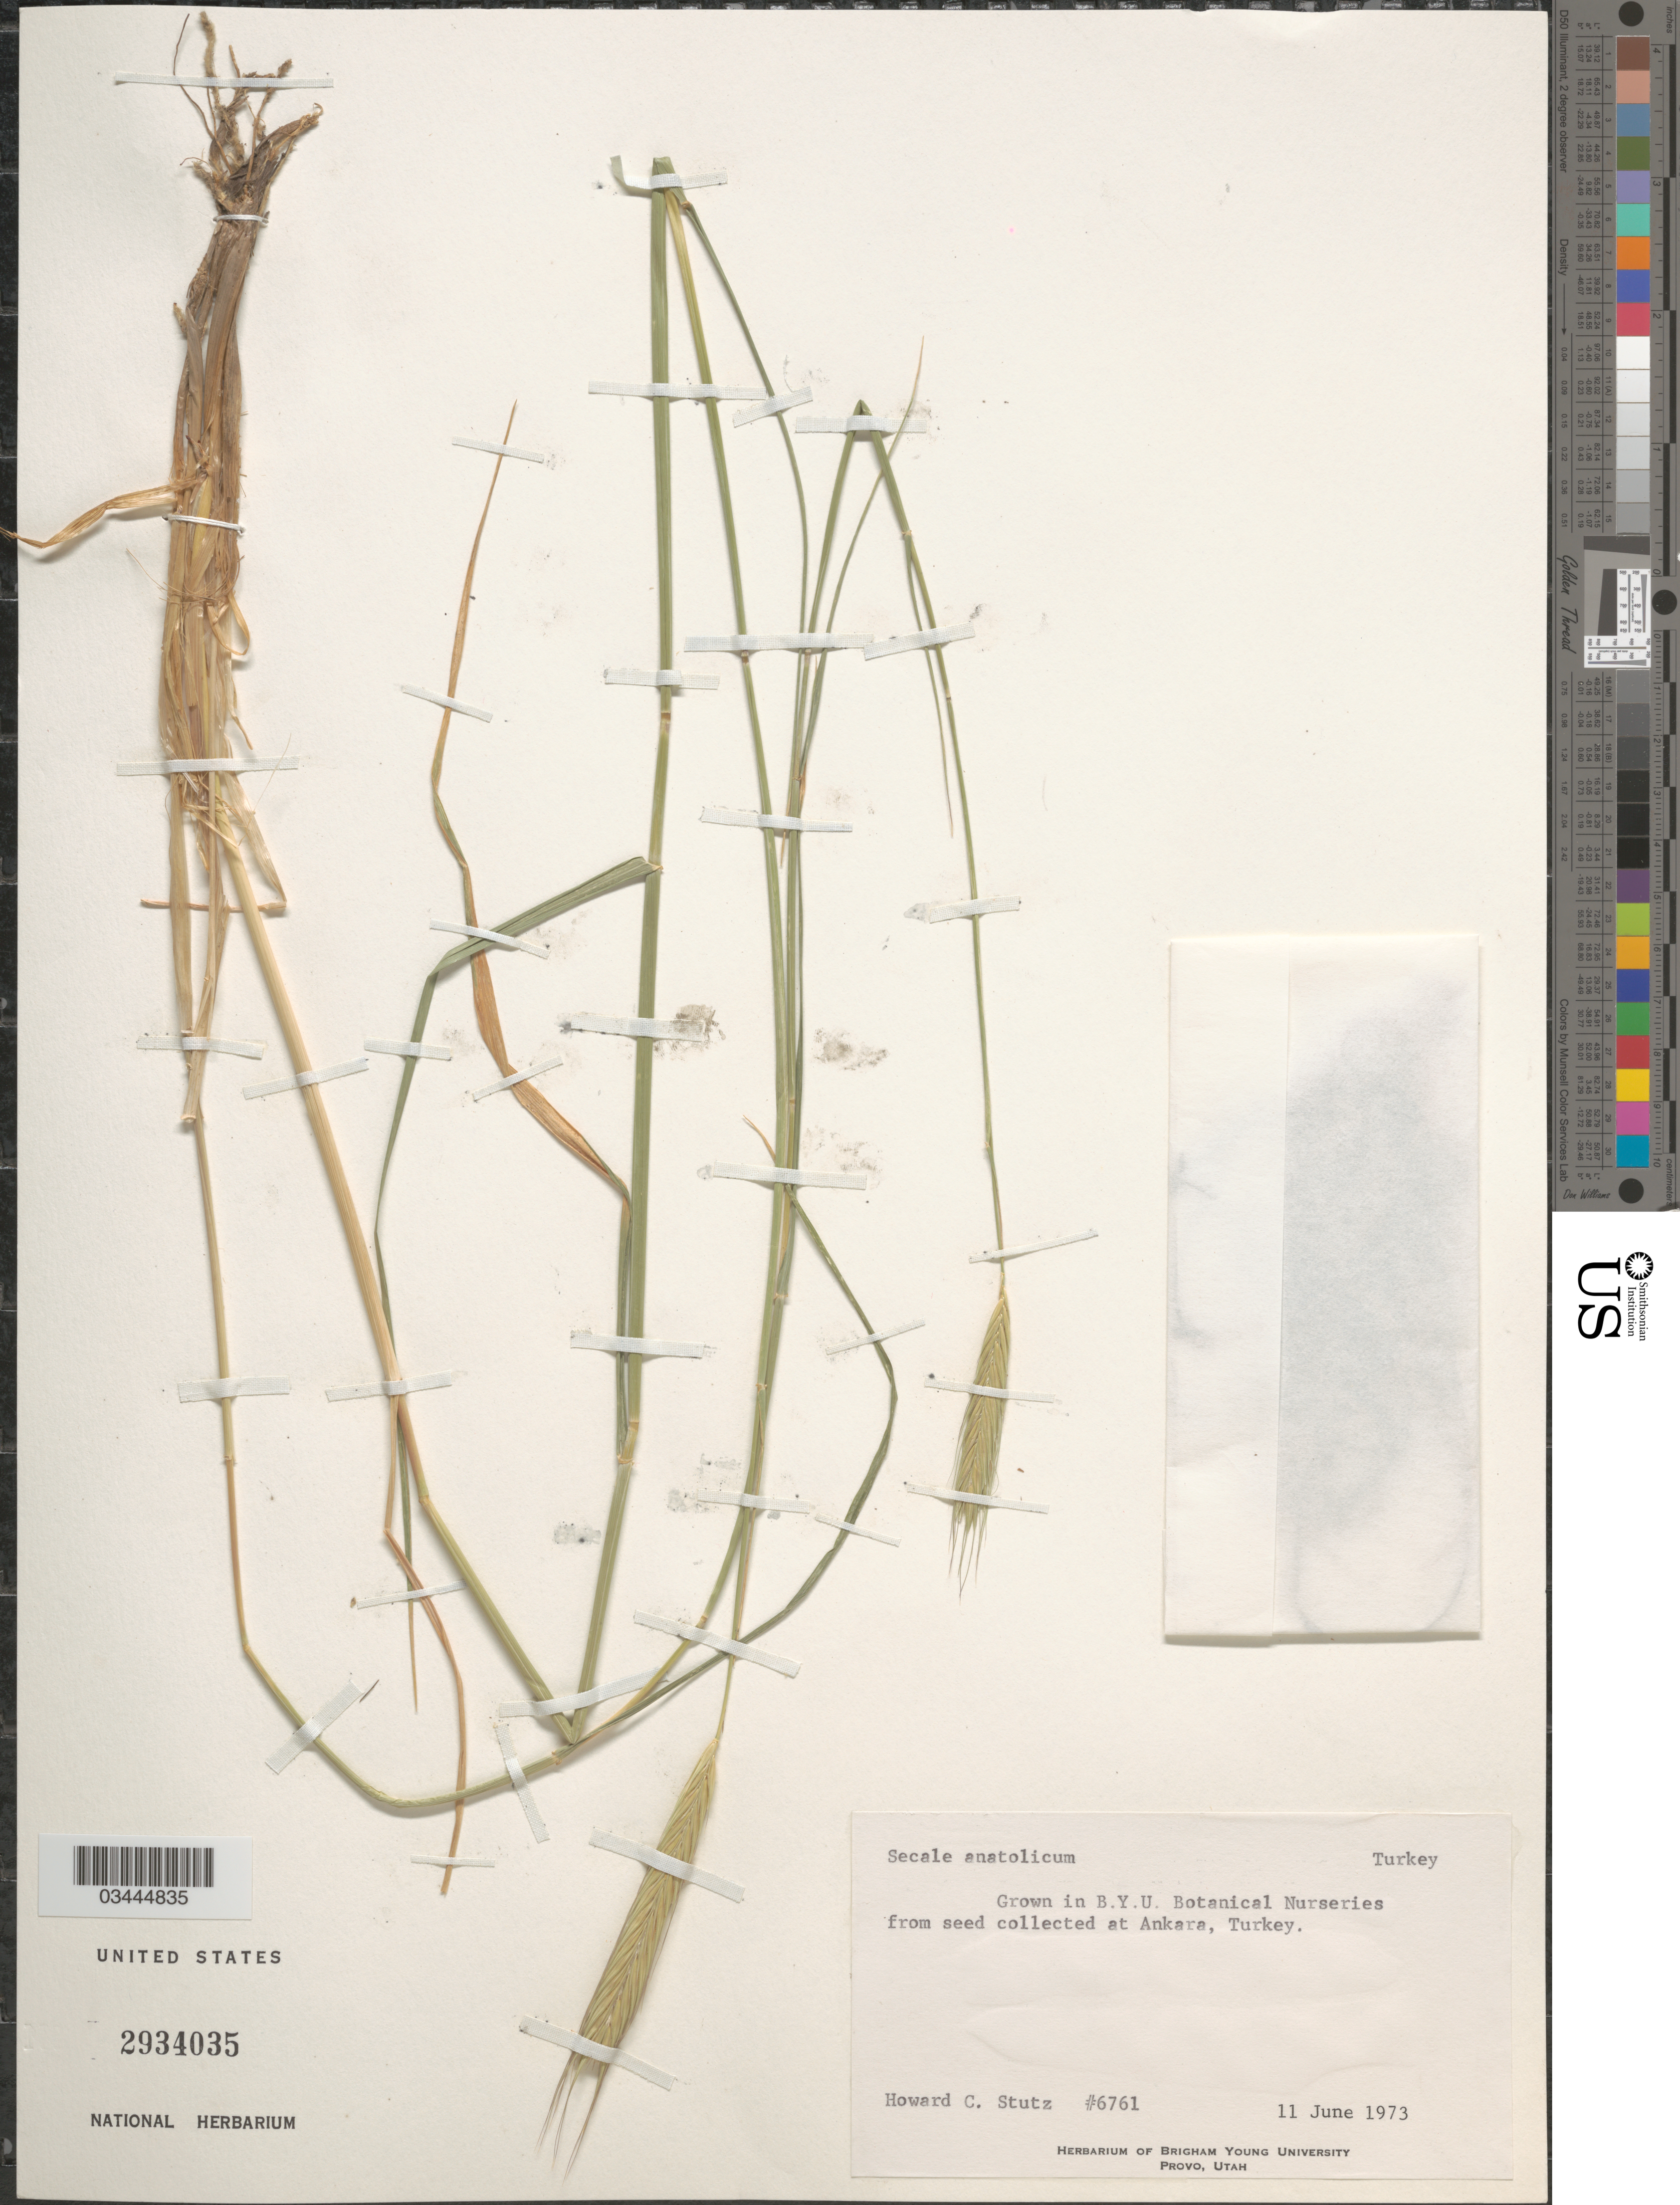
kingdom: Plantae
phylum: Tracheophyta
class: Liliopsida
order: Poales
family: Poaceae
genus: Secale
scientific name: Secale anatolicum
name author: Boiss.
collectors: H. Stutz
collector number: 6761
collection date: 1973-06-11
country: United States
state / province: Utah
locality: In B.Y.U. Botanical Nurseries.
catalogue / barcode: US 2934035